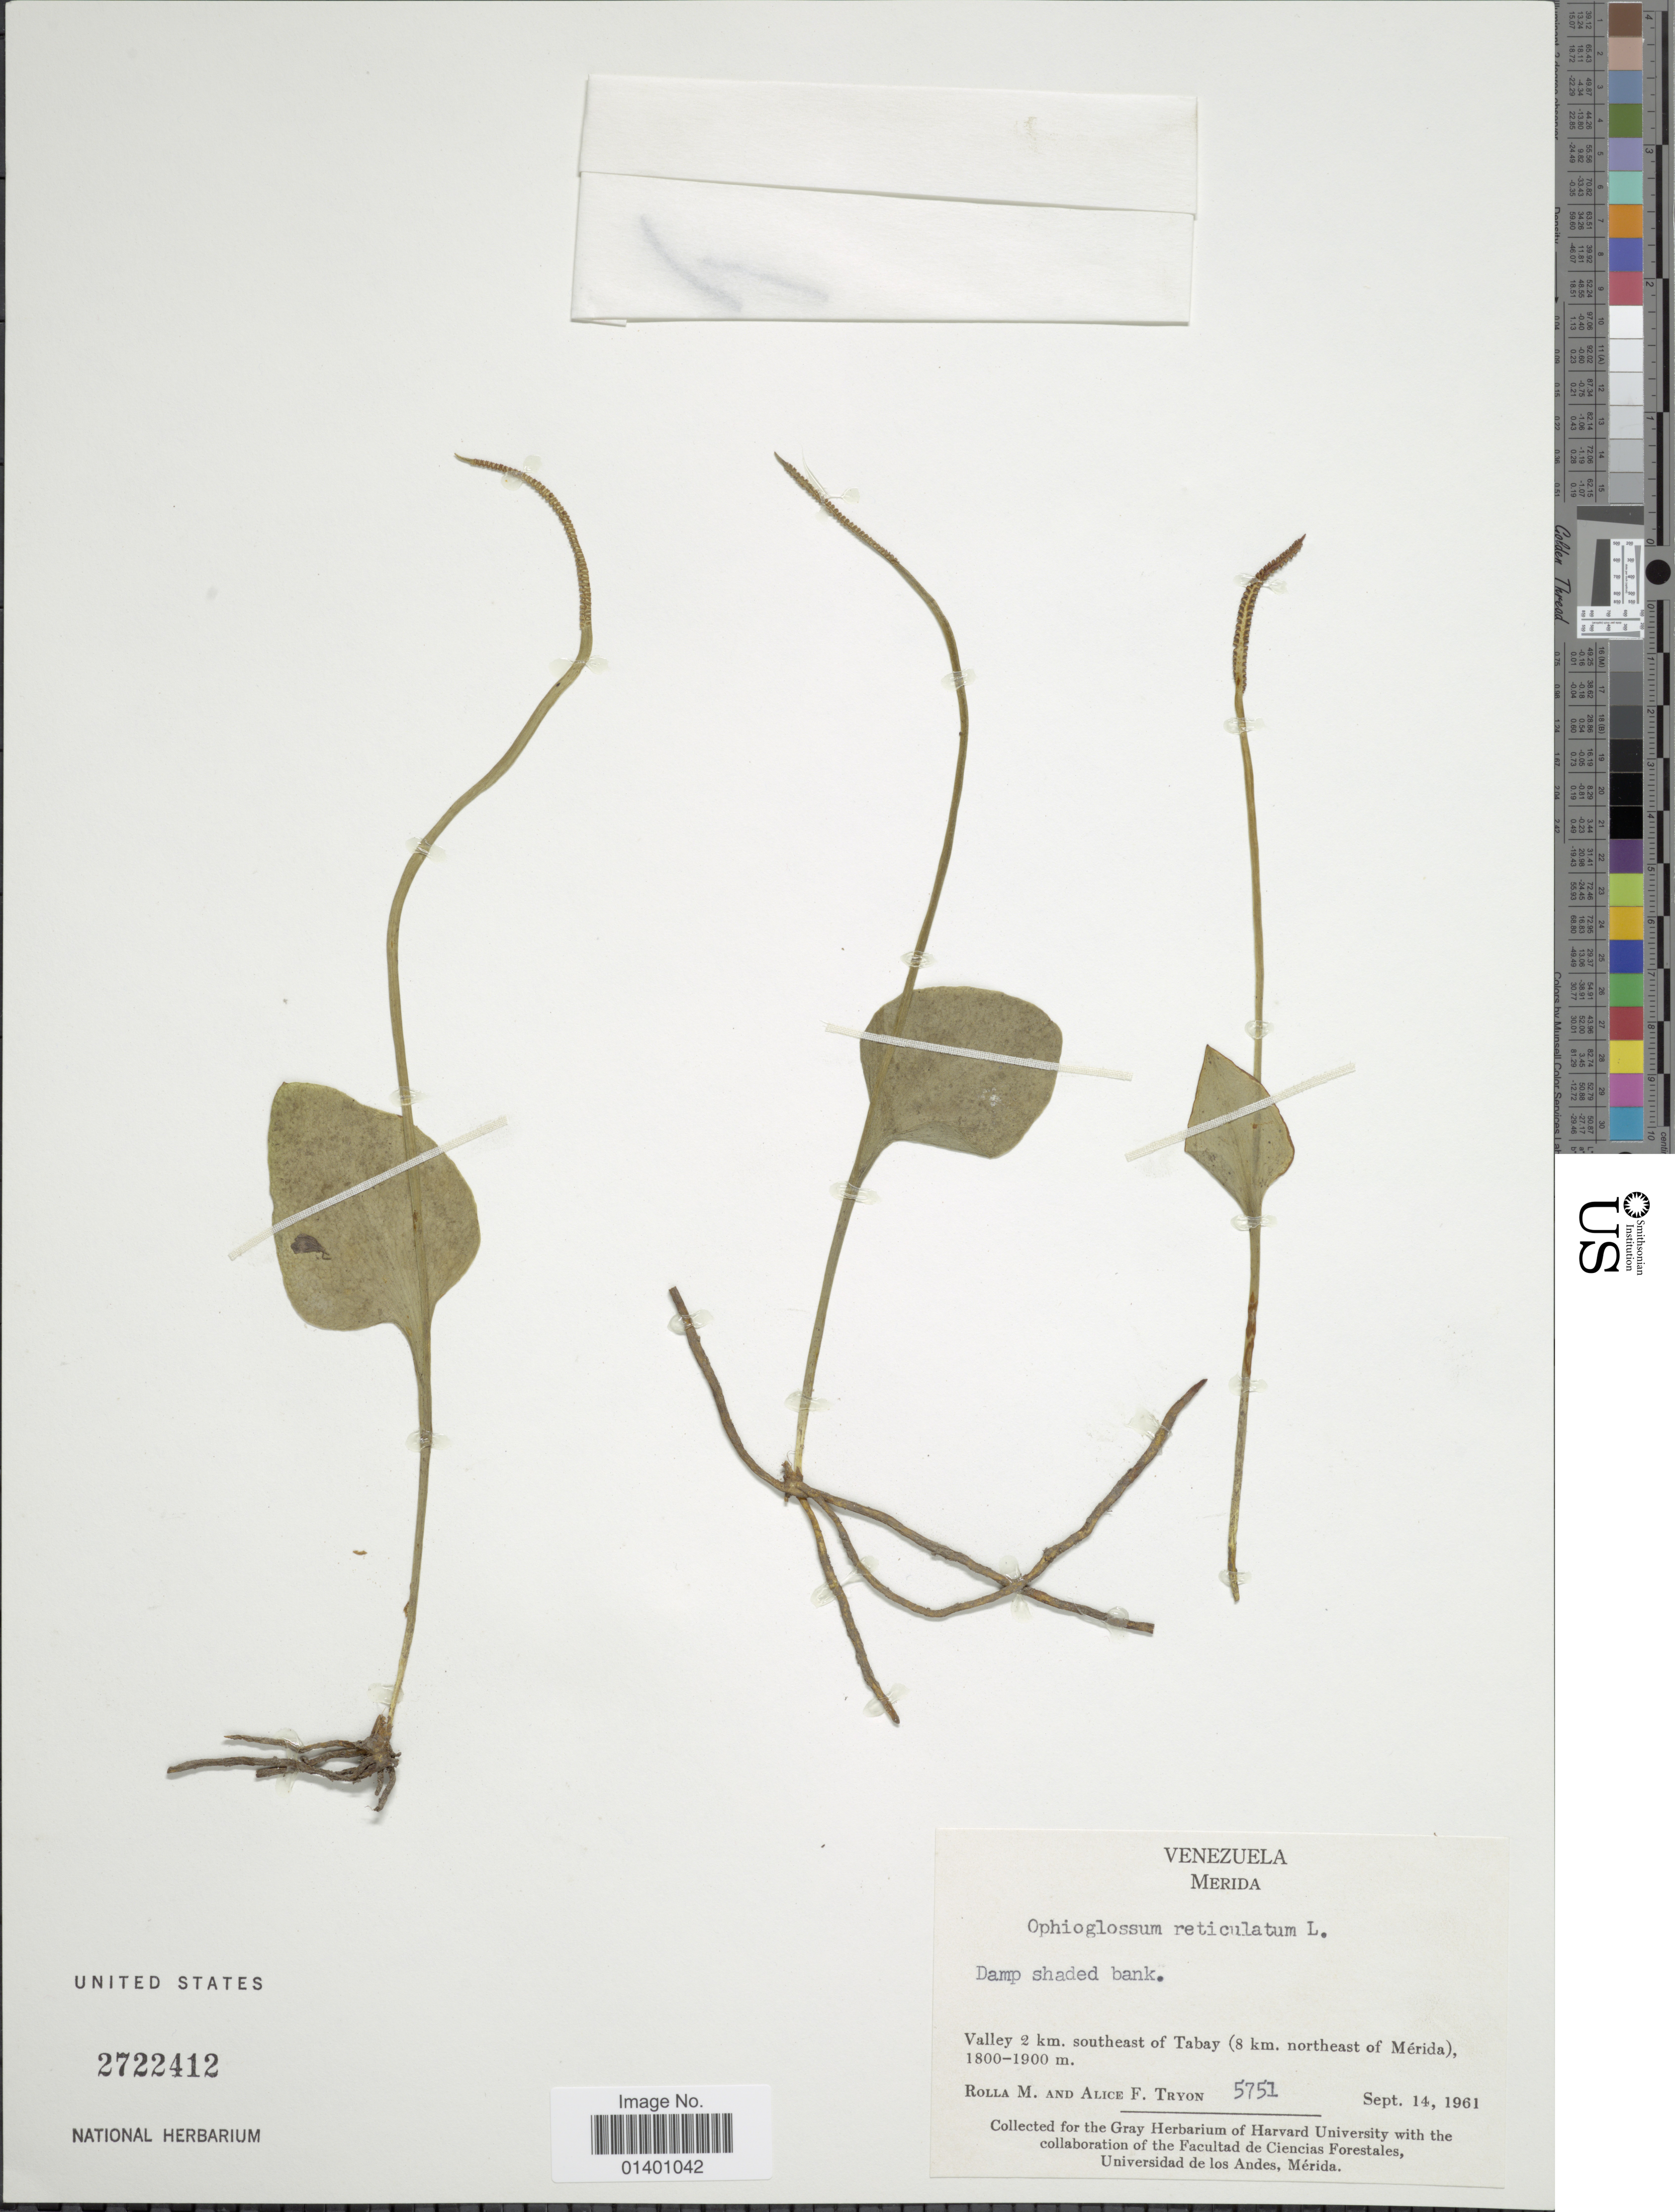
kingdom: Plantae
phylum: Tracheophyta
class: Polypodiopsida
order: Ophioglossales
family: Ophioglossaceae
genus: Ophioglossum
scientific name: Ophioglossum reticulatum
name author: L.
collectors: R. M. Tryon & A. F. Tryon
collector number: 5751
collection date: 1961-09-14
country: Venezuela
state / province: Mérida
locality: Valley 2 km SE of Tabay (8 km NE of Mérida).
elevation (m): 1800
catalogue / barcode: US 2722412